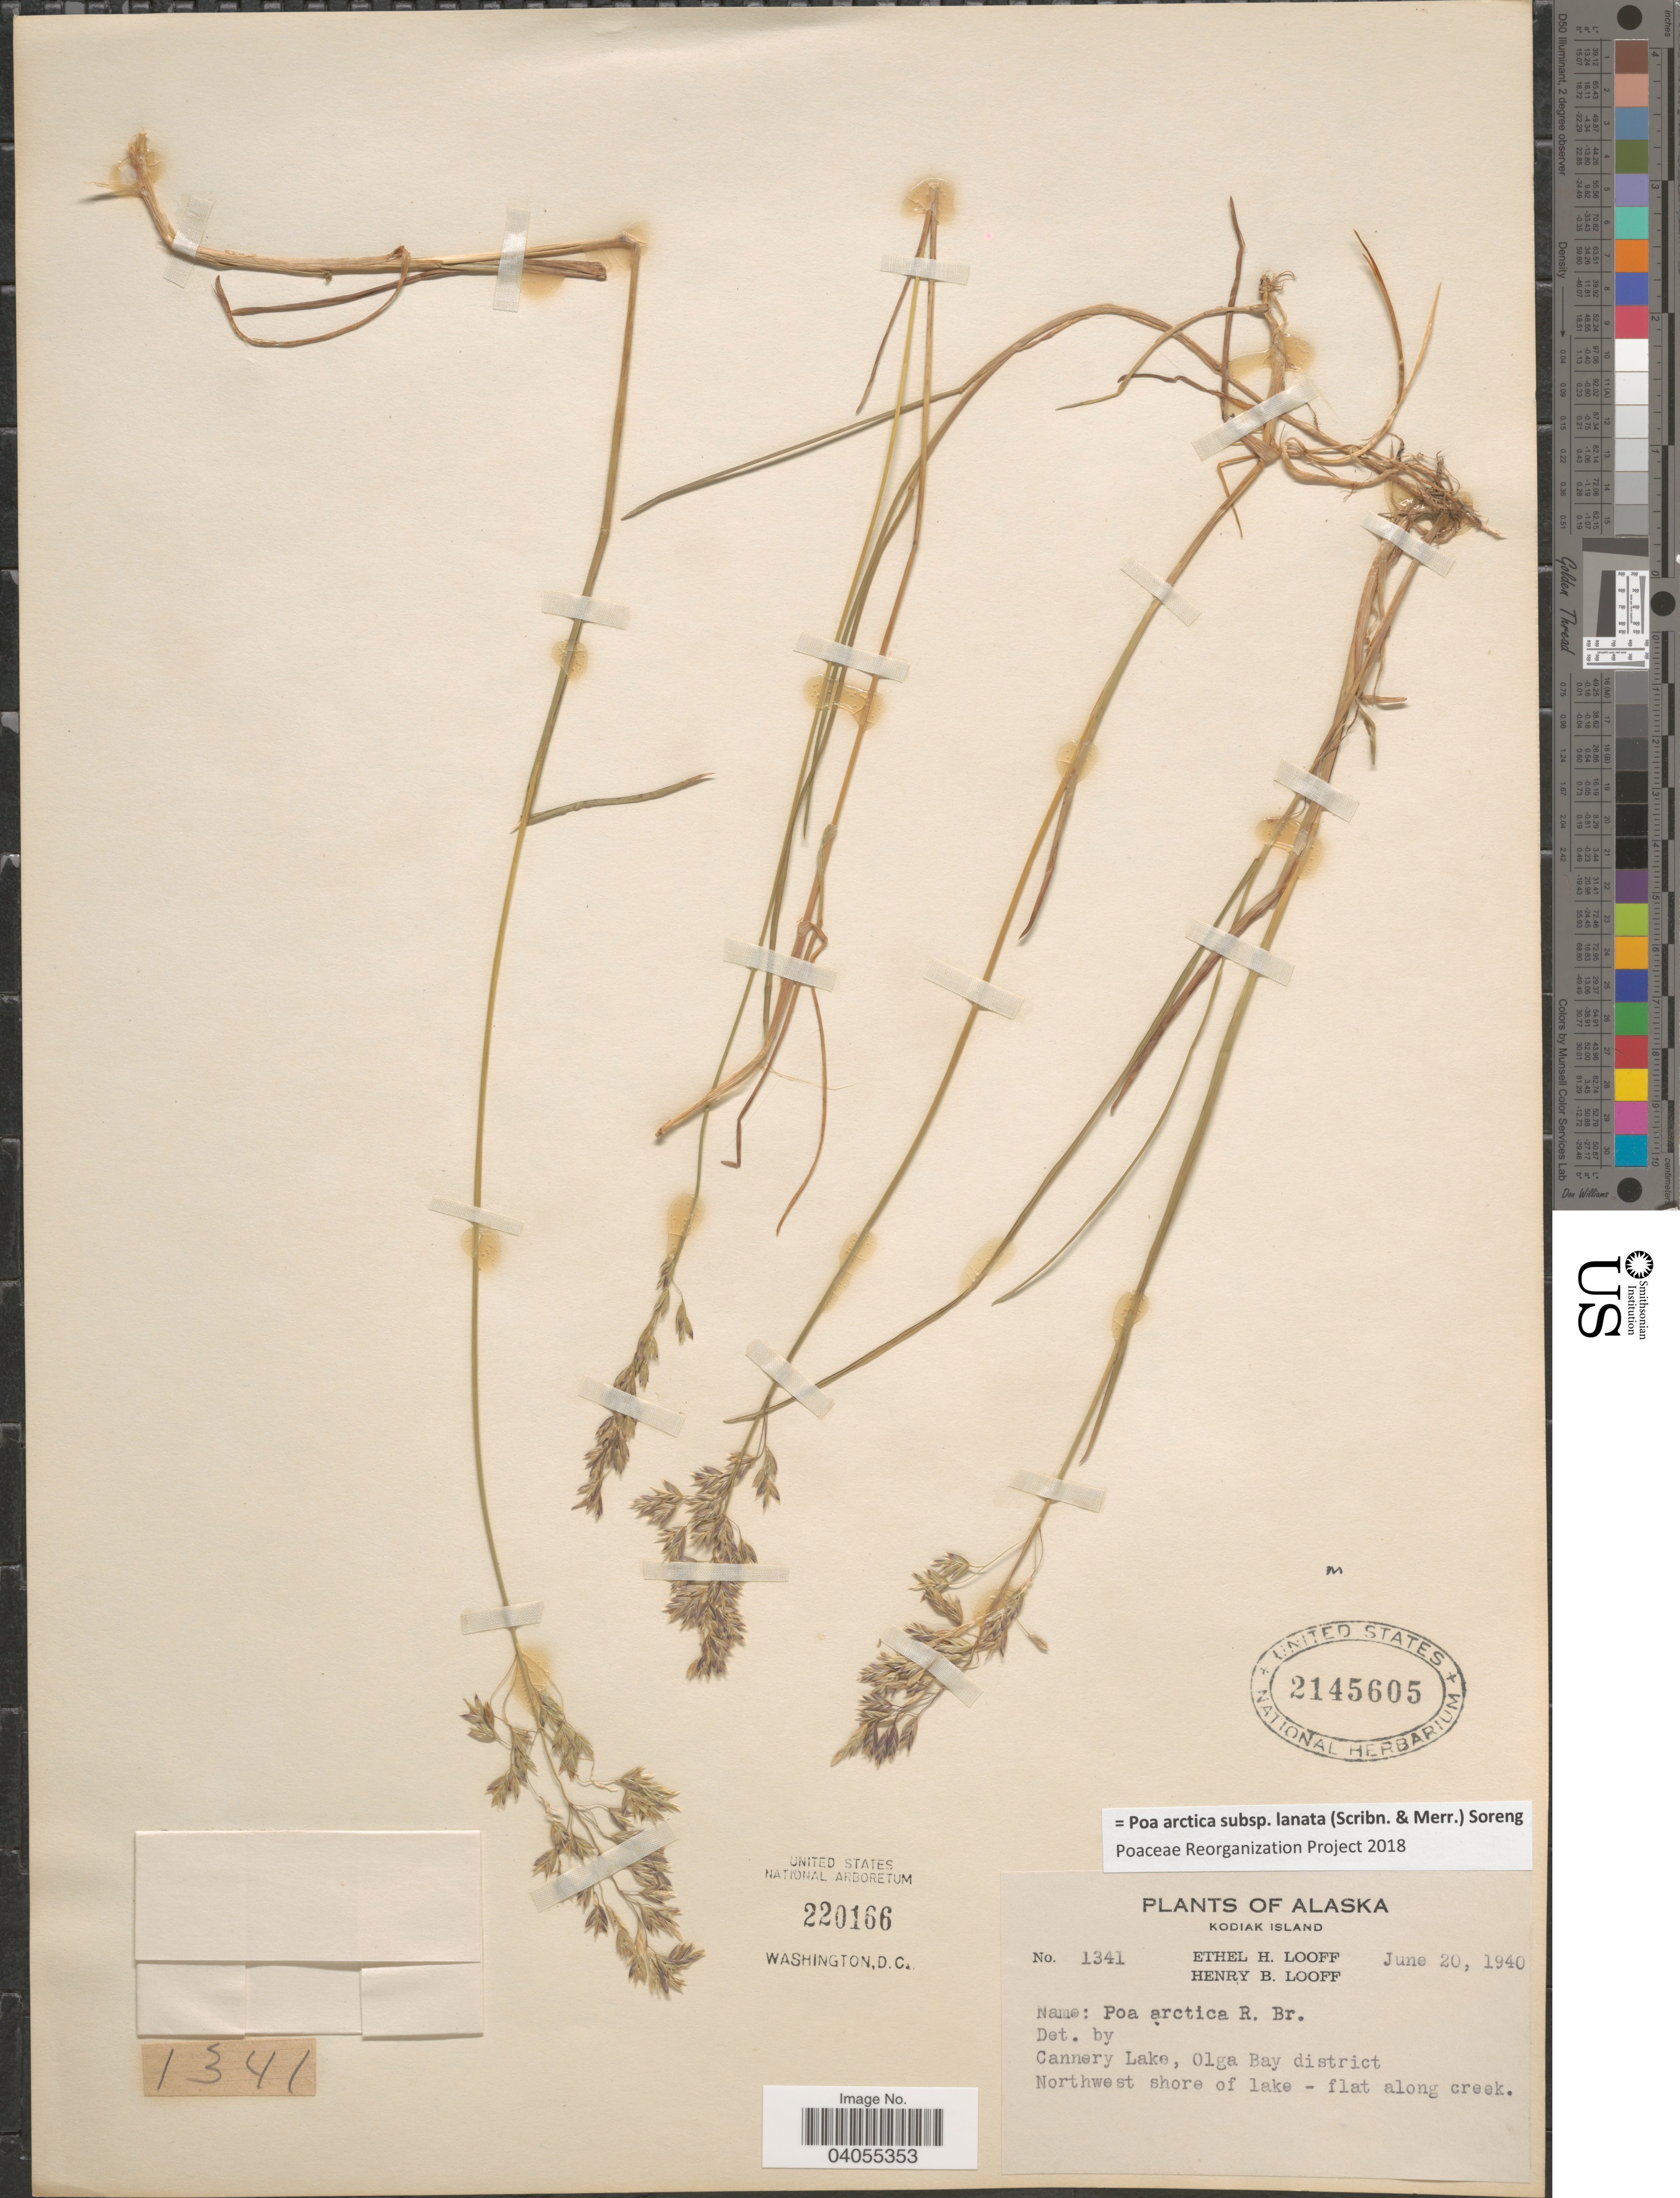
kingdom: Plantae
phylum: Tracheophyta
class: Liliopsida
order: Poales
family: Poaceae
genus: Poa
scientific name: Poa arctica subsp. lanata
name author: (Scribn. & Merr.) Soreng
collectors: E. Looff & H. Looff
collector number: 1341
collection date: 1940-06-20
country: United States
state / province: Alaska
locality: Kodiak Island. Cannery Lake, Olga Bay district. Northwest shore of lake - flat along creek.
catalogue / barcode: US 2145605